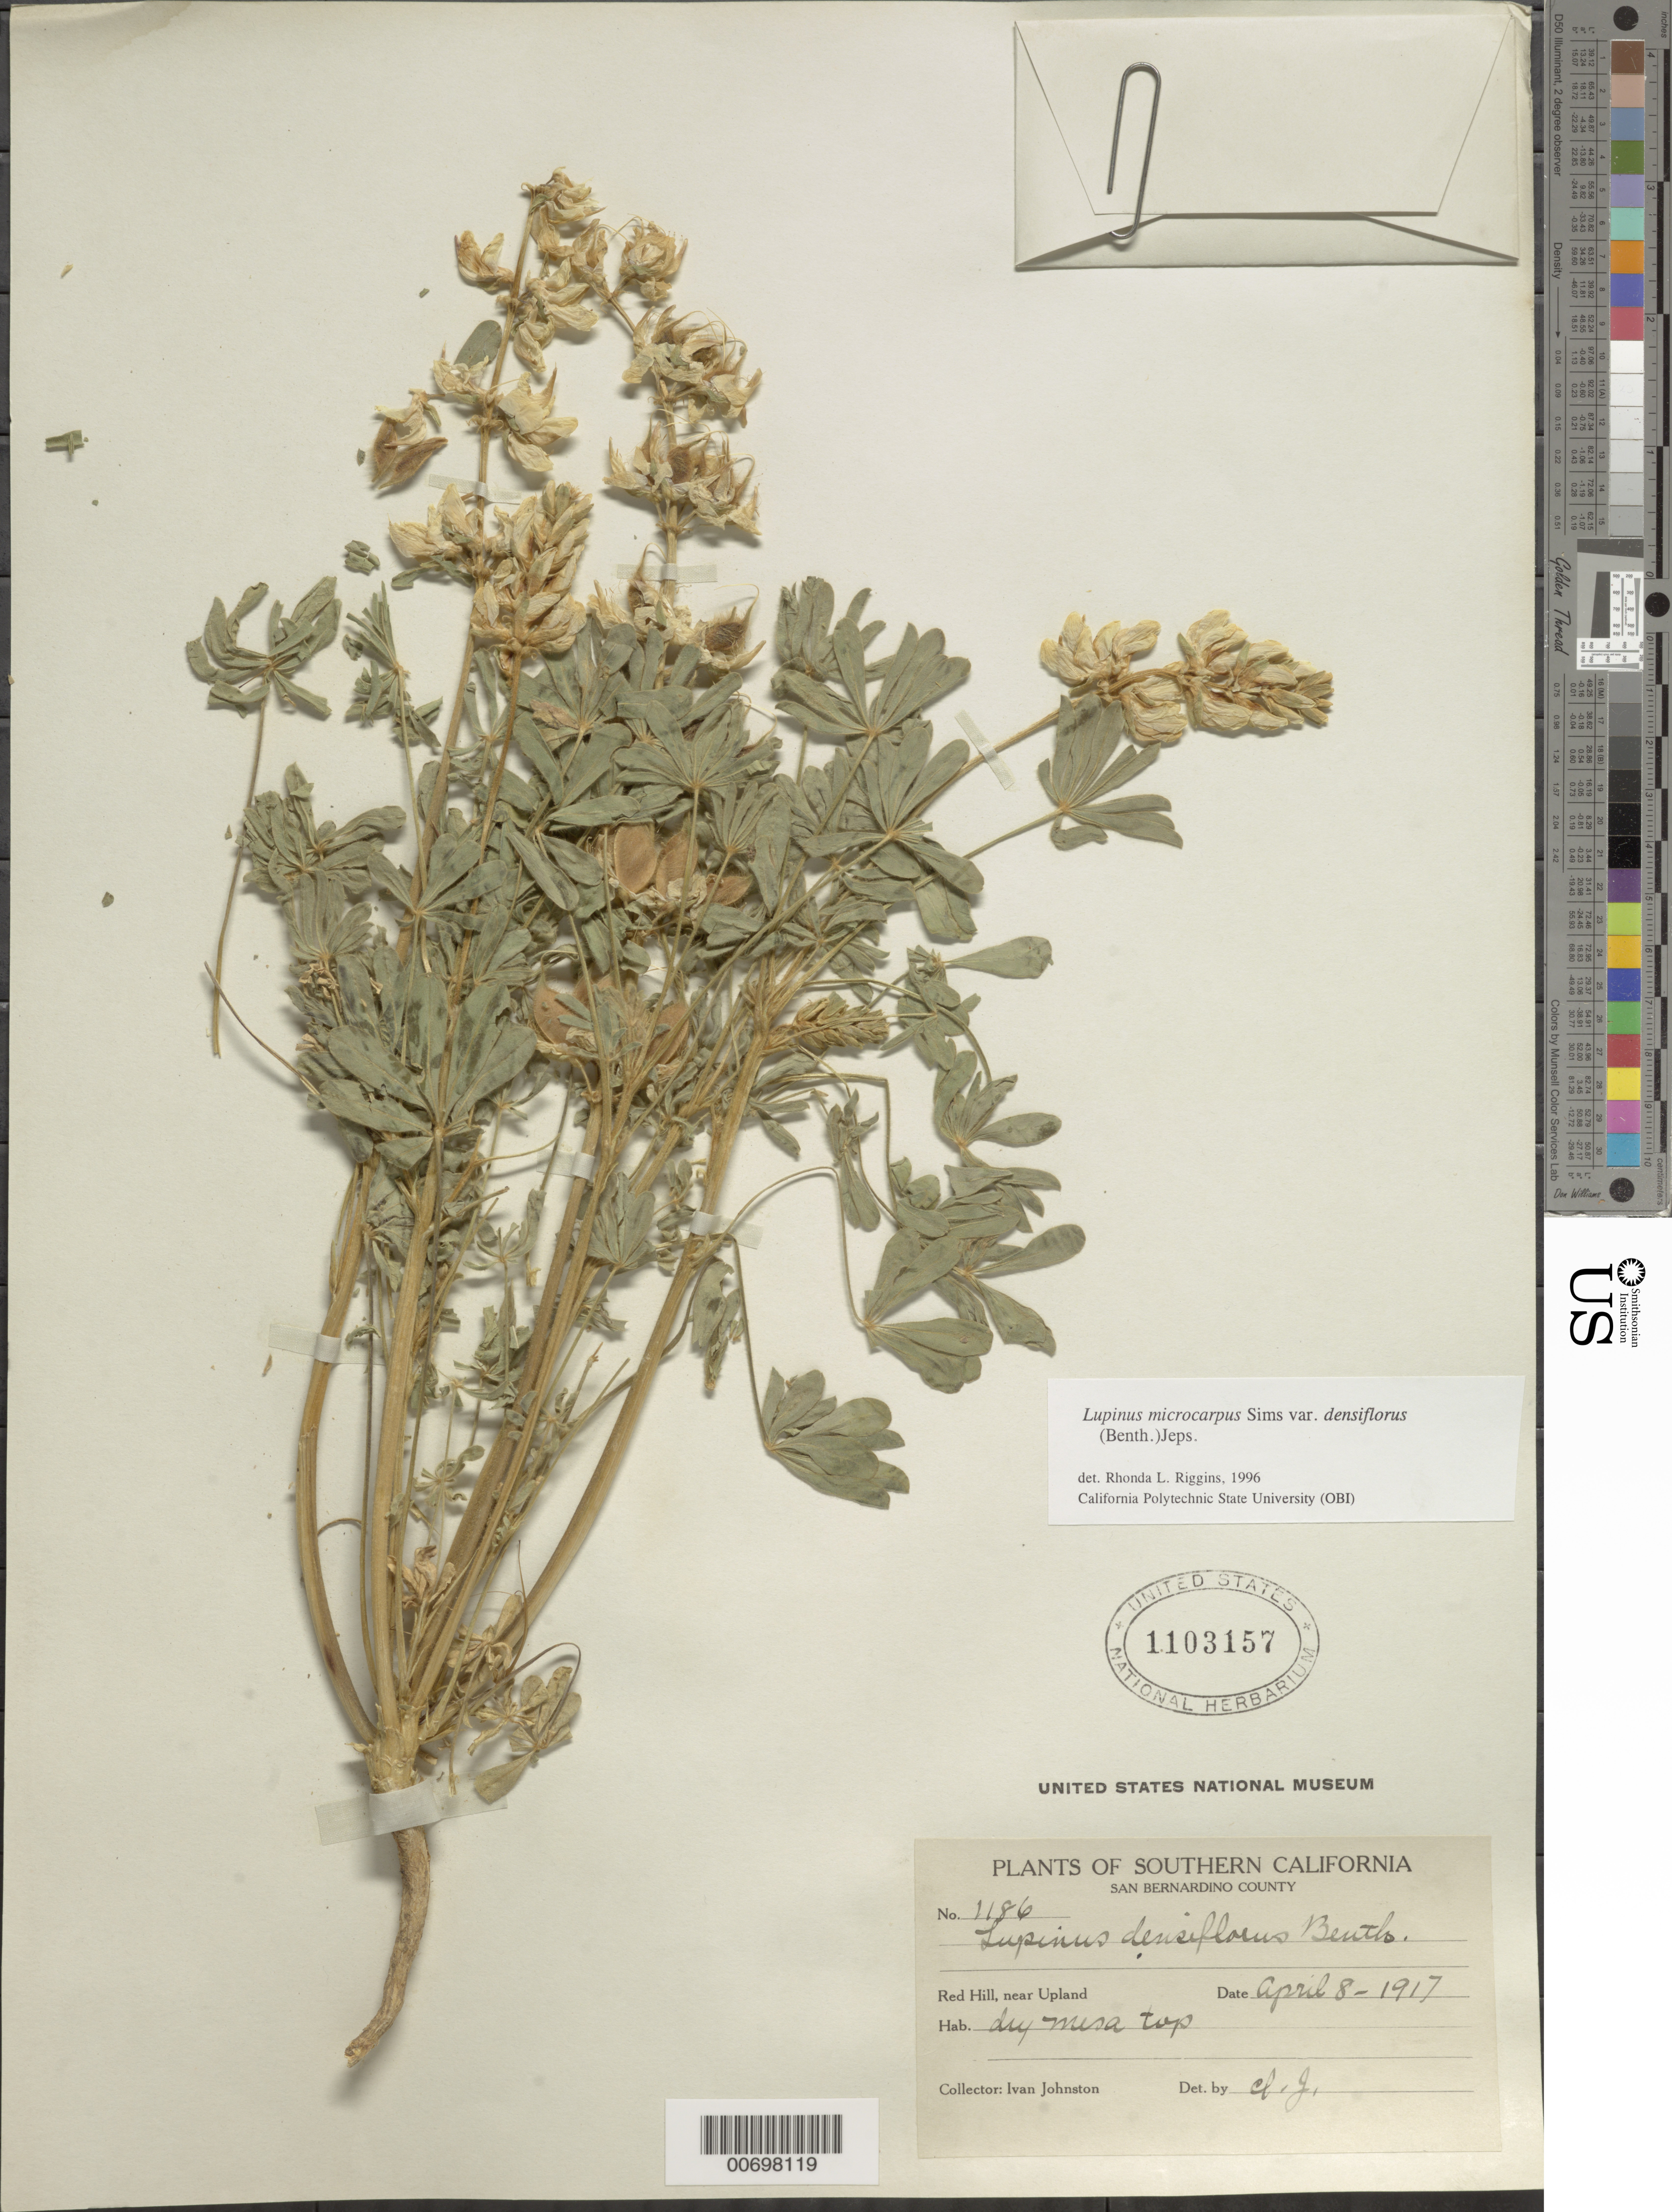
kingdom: Plantae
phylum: Tracheophyta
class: Magnoliopsida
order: Fabales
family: Fabaceae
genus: Lupinus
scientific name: Lupinus microcarpus var. densiflorus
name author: (Benth.) Jeps.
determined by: Riggins, R. L., (OBI), California Polytechnic State University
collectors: I. Johnston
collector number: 1186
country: United States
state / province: California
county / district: San Bernardino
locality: Red Hill, near Upland.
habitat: Dry mesa top.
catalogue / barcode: US 1103157